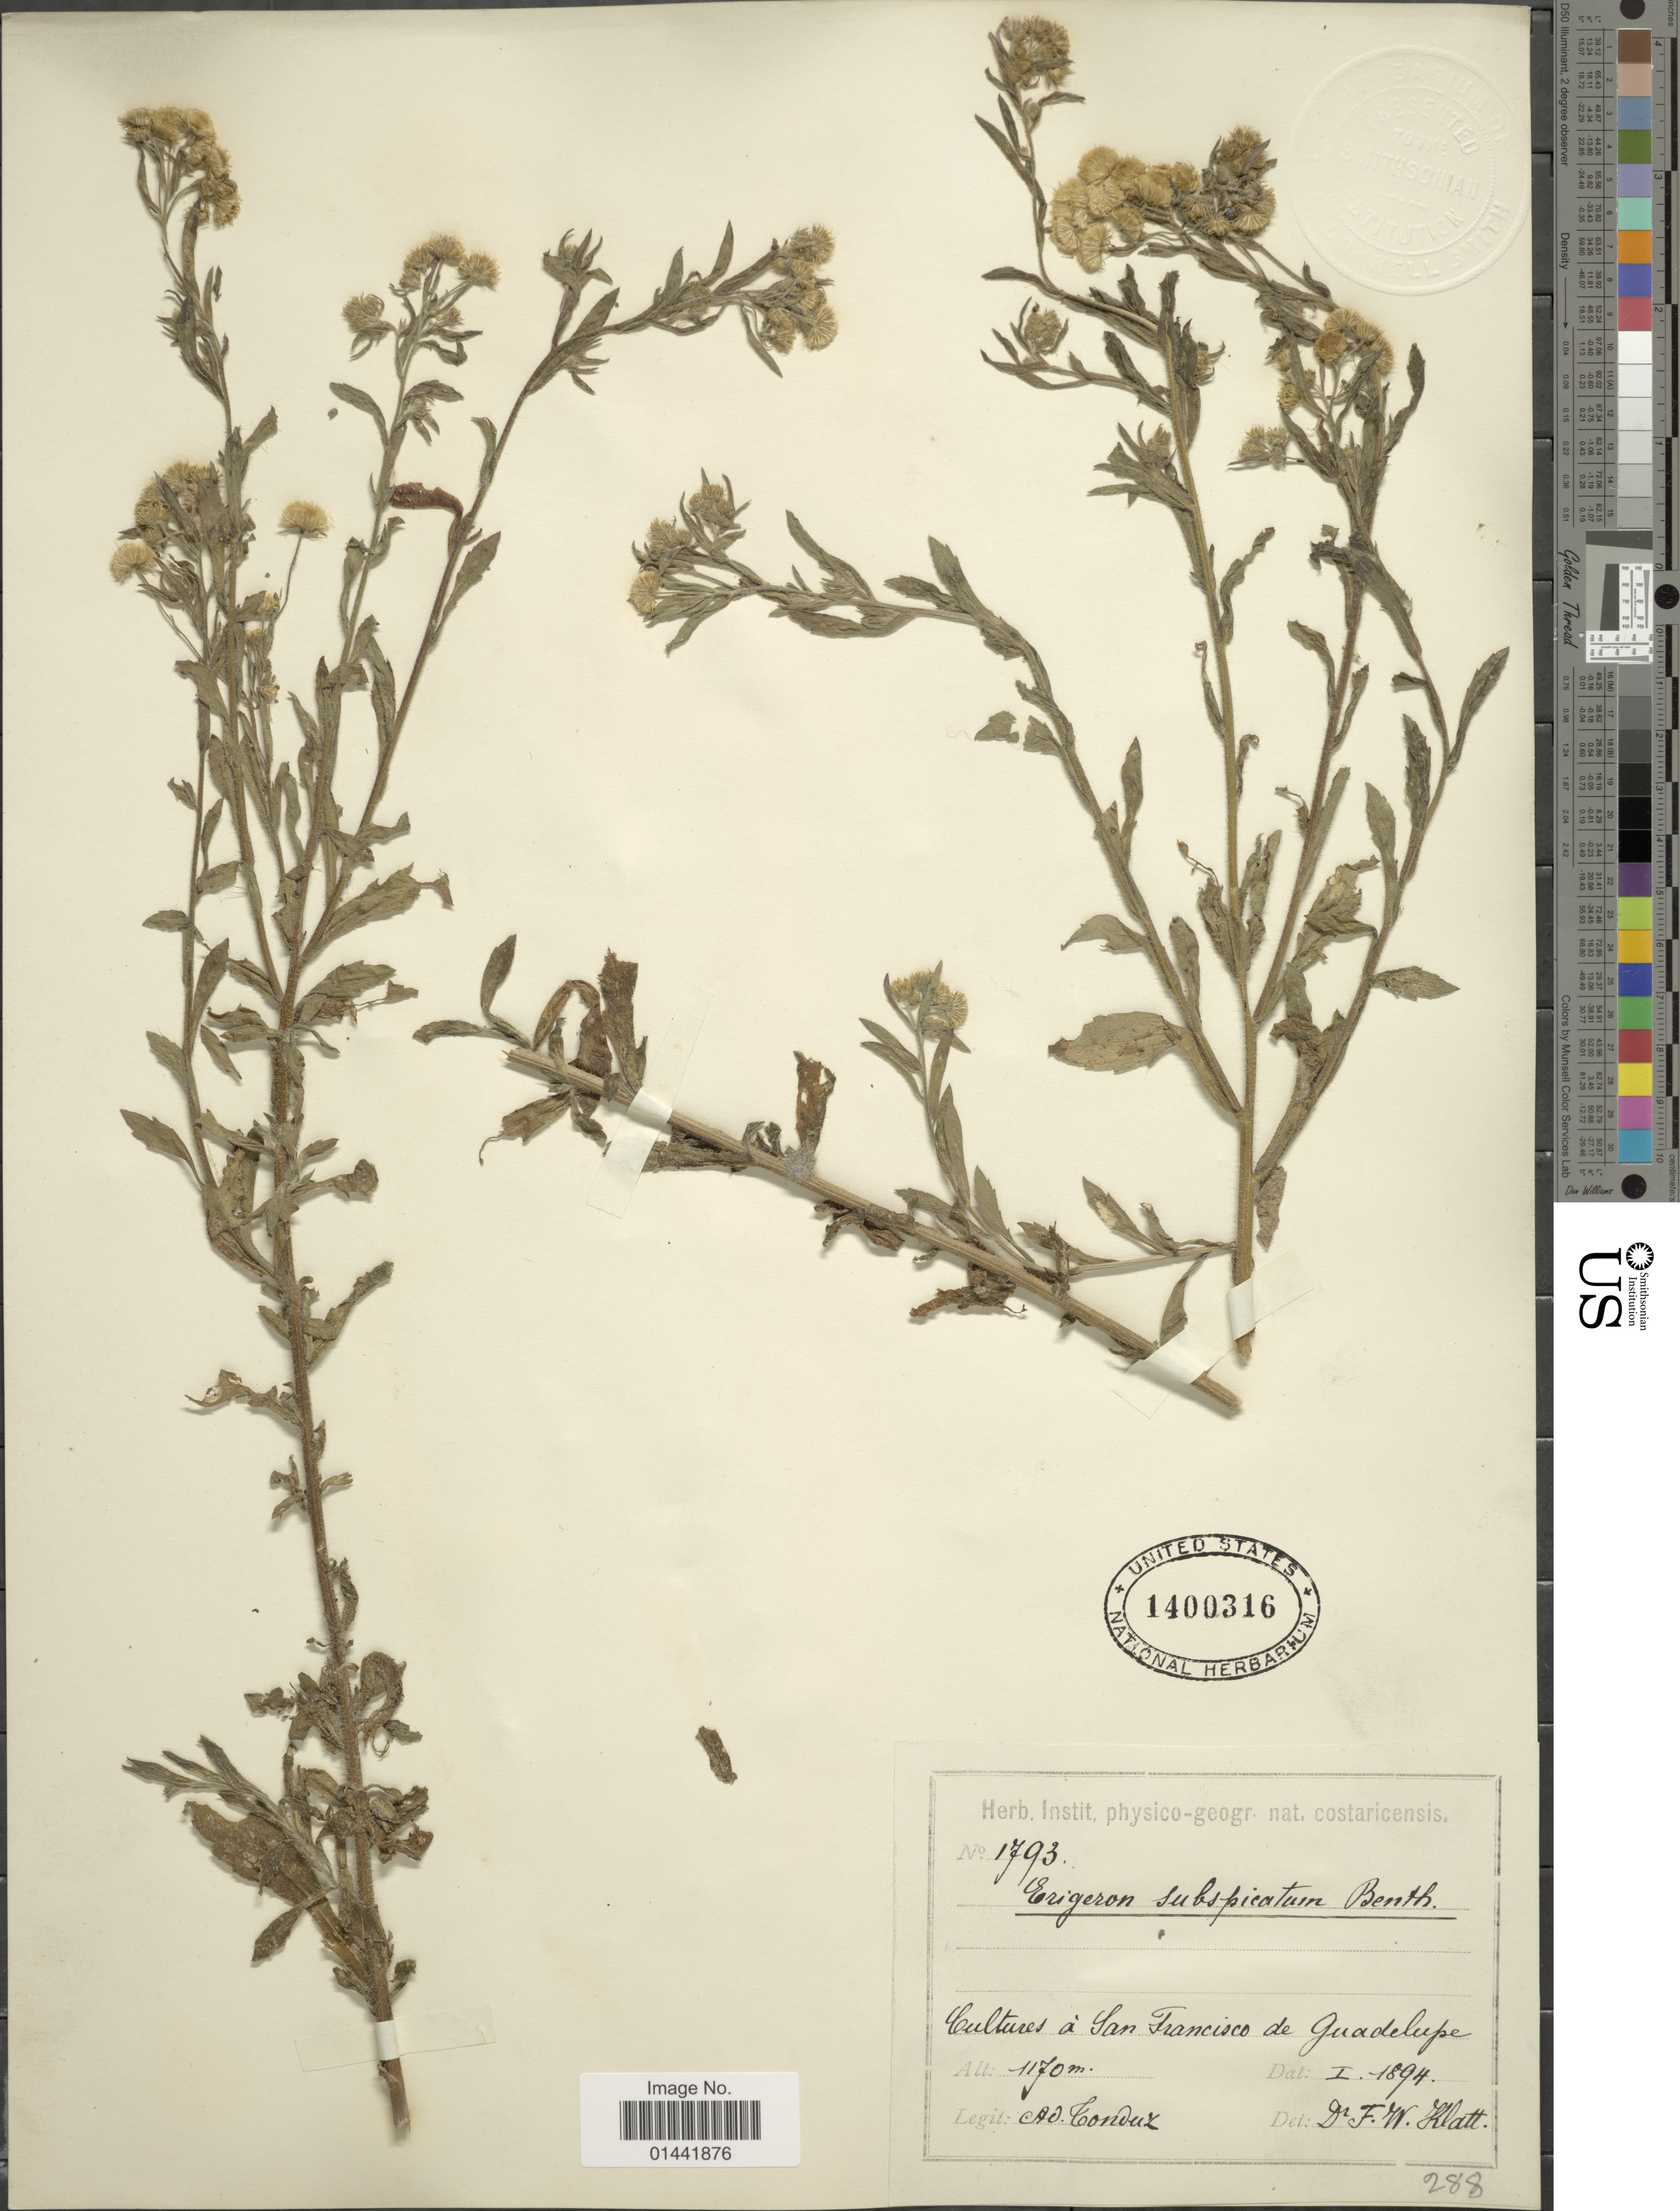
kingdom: Plantae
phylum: Tracheophyta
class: Magnoliopsida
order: Asterales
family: Asteraceae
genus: Erigeron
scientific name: Erigeron spathulatus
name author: Vahl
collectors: A. Tonduz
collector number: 1793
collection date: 1894-01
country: Costa Rica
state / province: San José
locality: Cultures á San Francisco de Guadalupe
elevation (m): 1170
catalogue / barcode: US 1400316